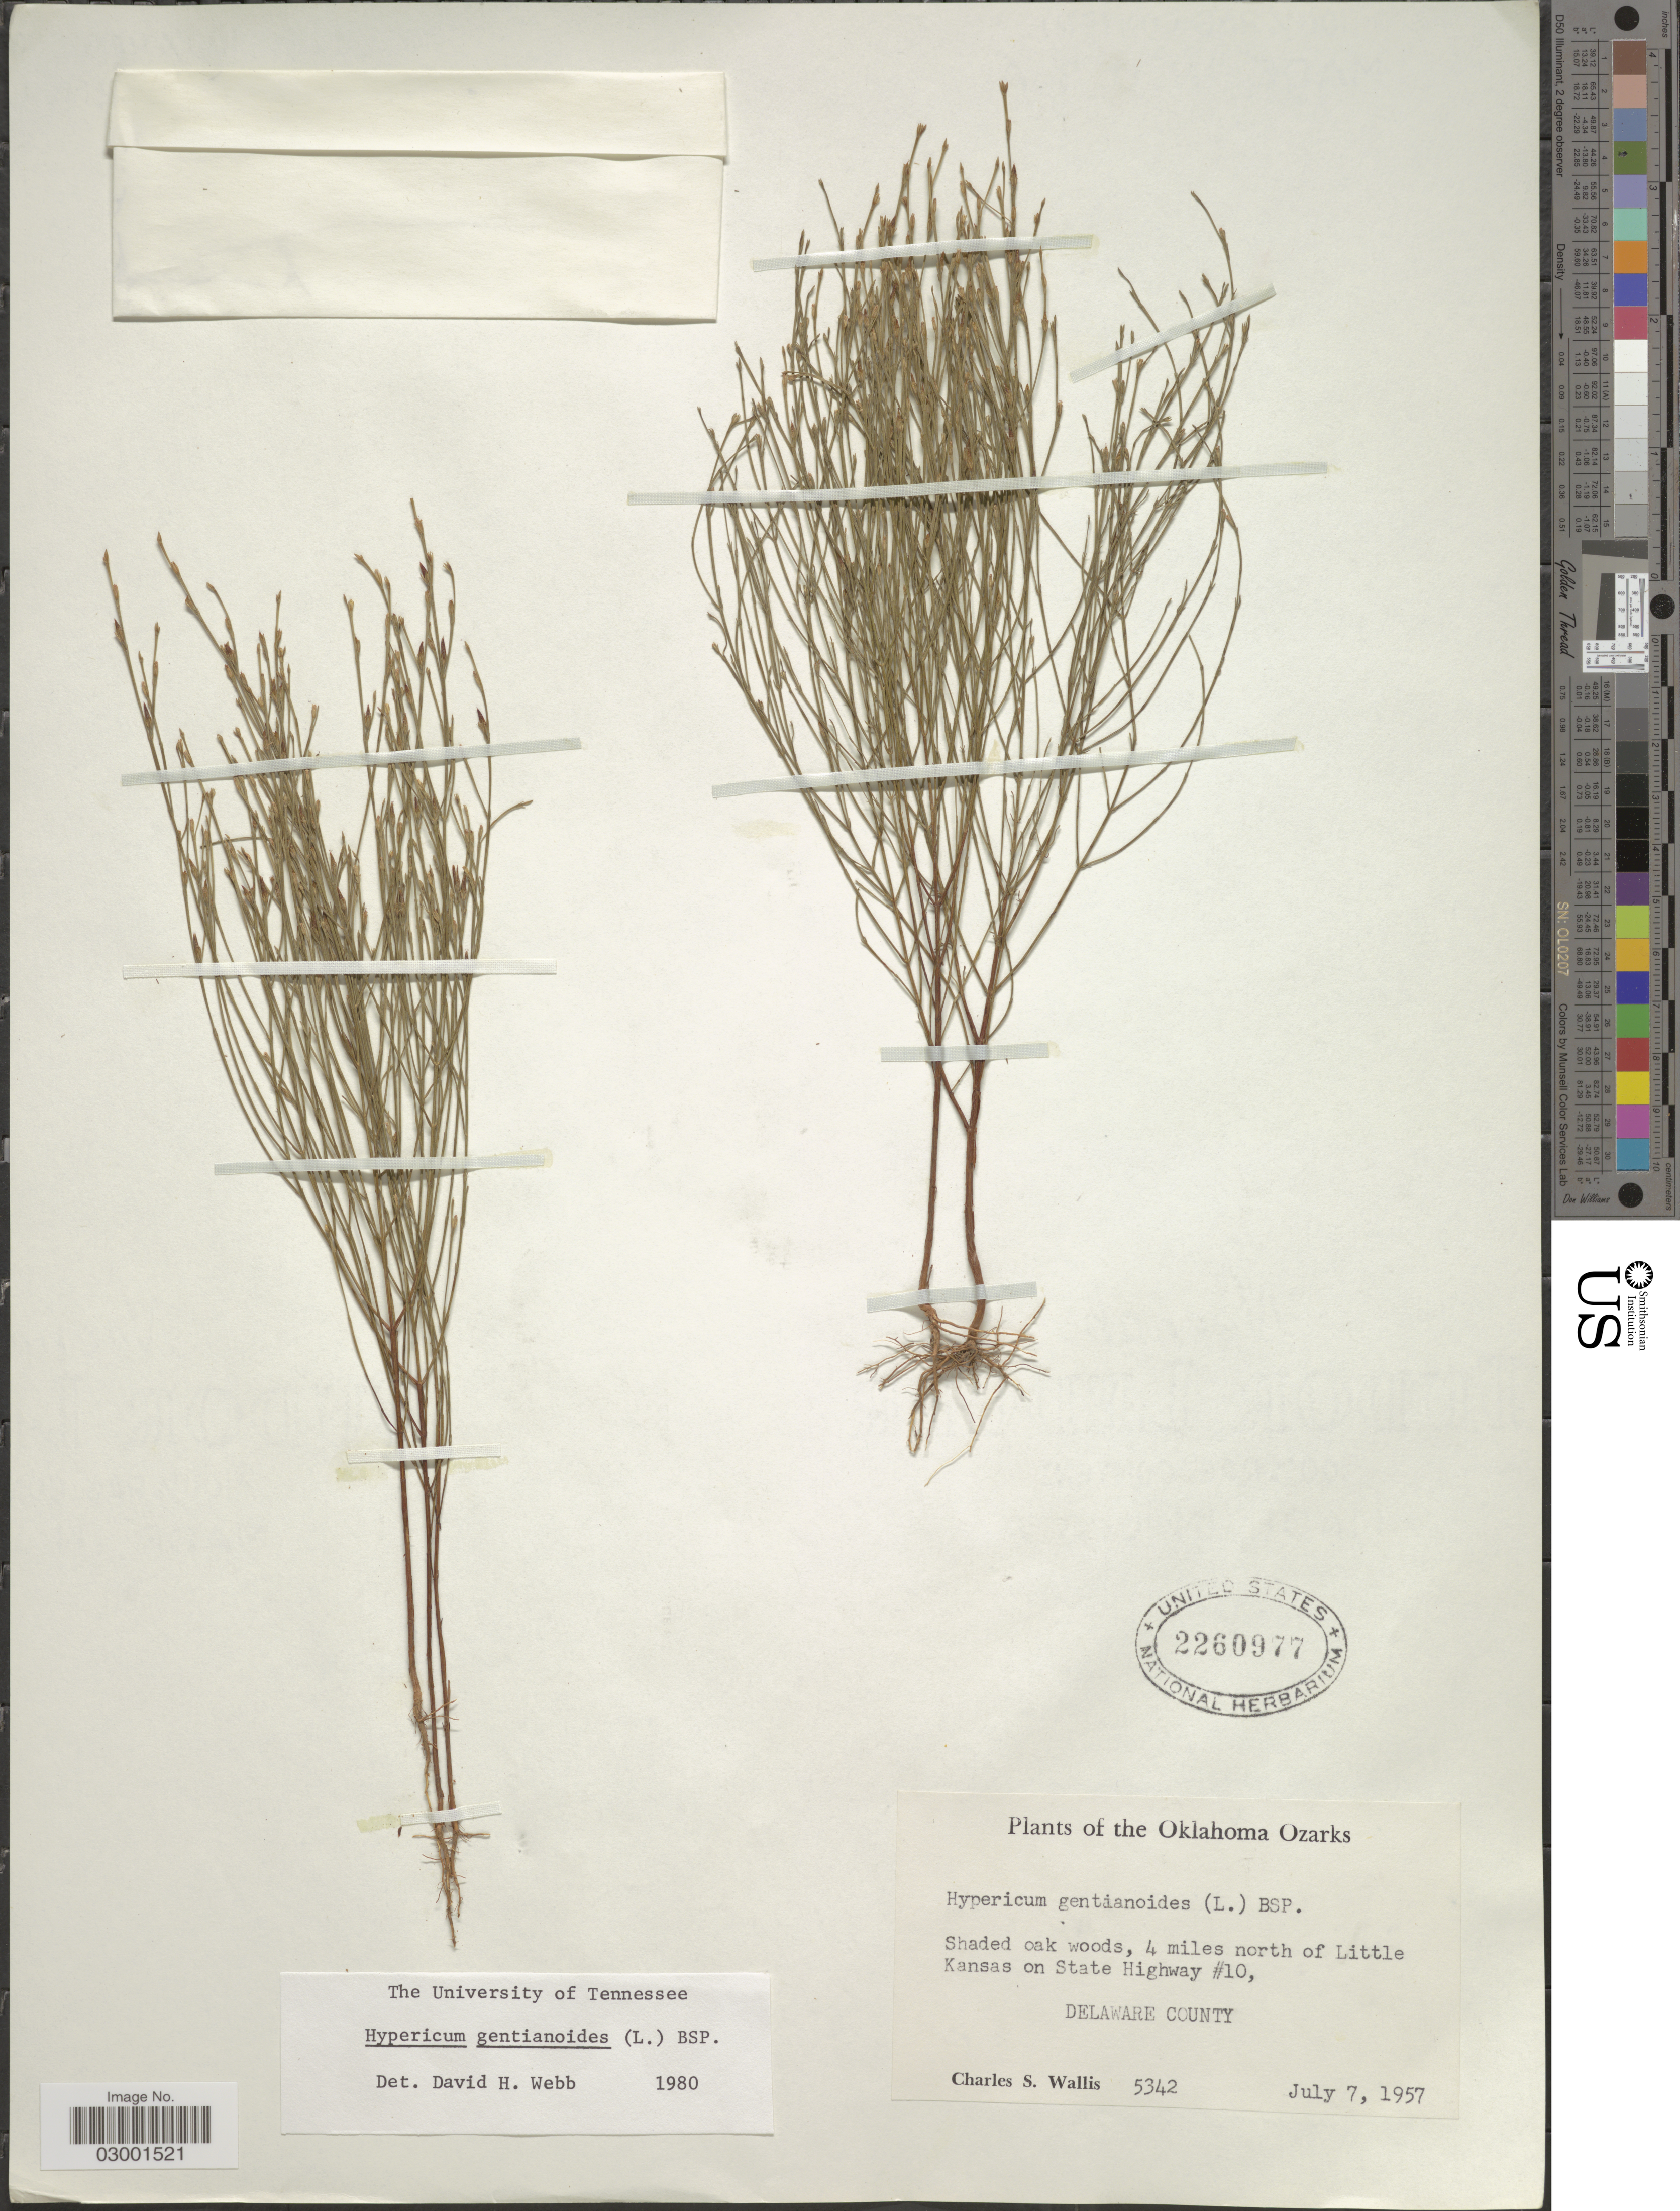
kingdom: Plantae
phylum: Tracheophyta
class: Magnoliopsida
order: Malpighiales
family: Hypericaceae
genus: Hypericum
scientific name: Hypericum gentianoides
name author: (L.) Britton, Stearns & Poggenb.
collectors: C. S. Wallis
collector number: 5342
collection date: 1957-07-07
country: United States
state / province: Oklahoma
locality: Oklahoma Ozarks, 4 miles north of Little Kansas on State Highway #10, Delaware County.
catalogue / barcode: US 2260977